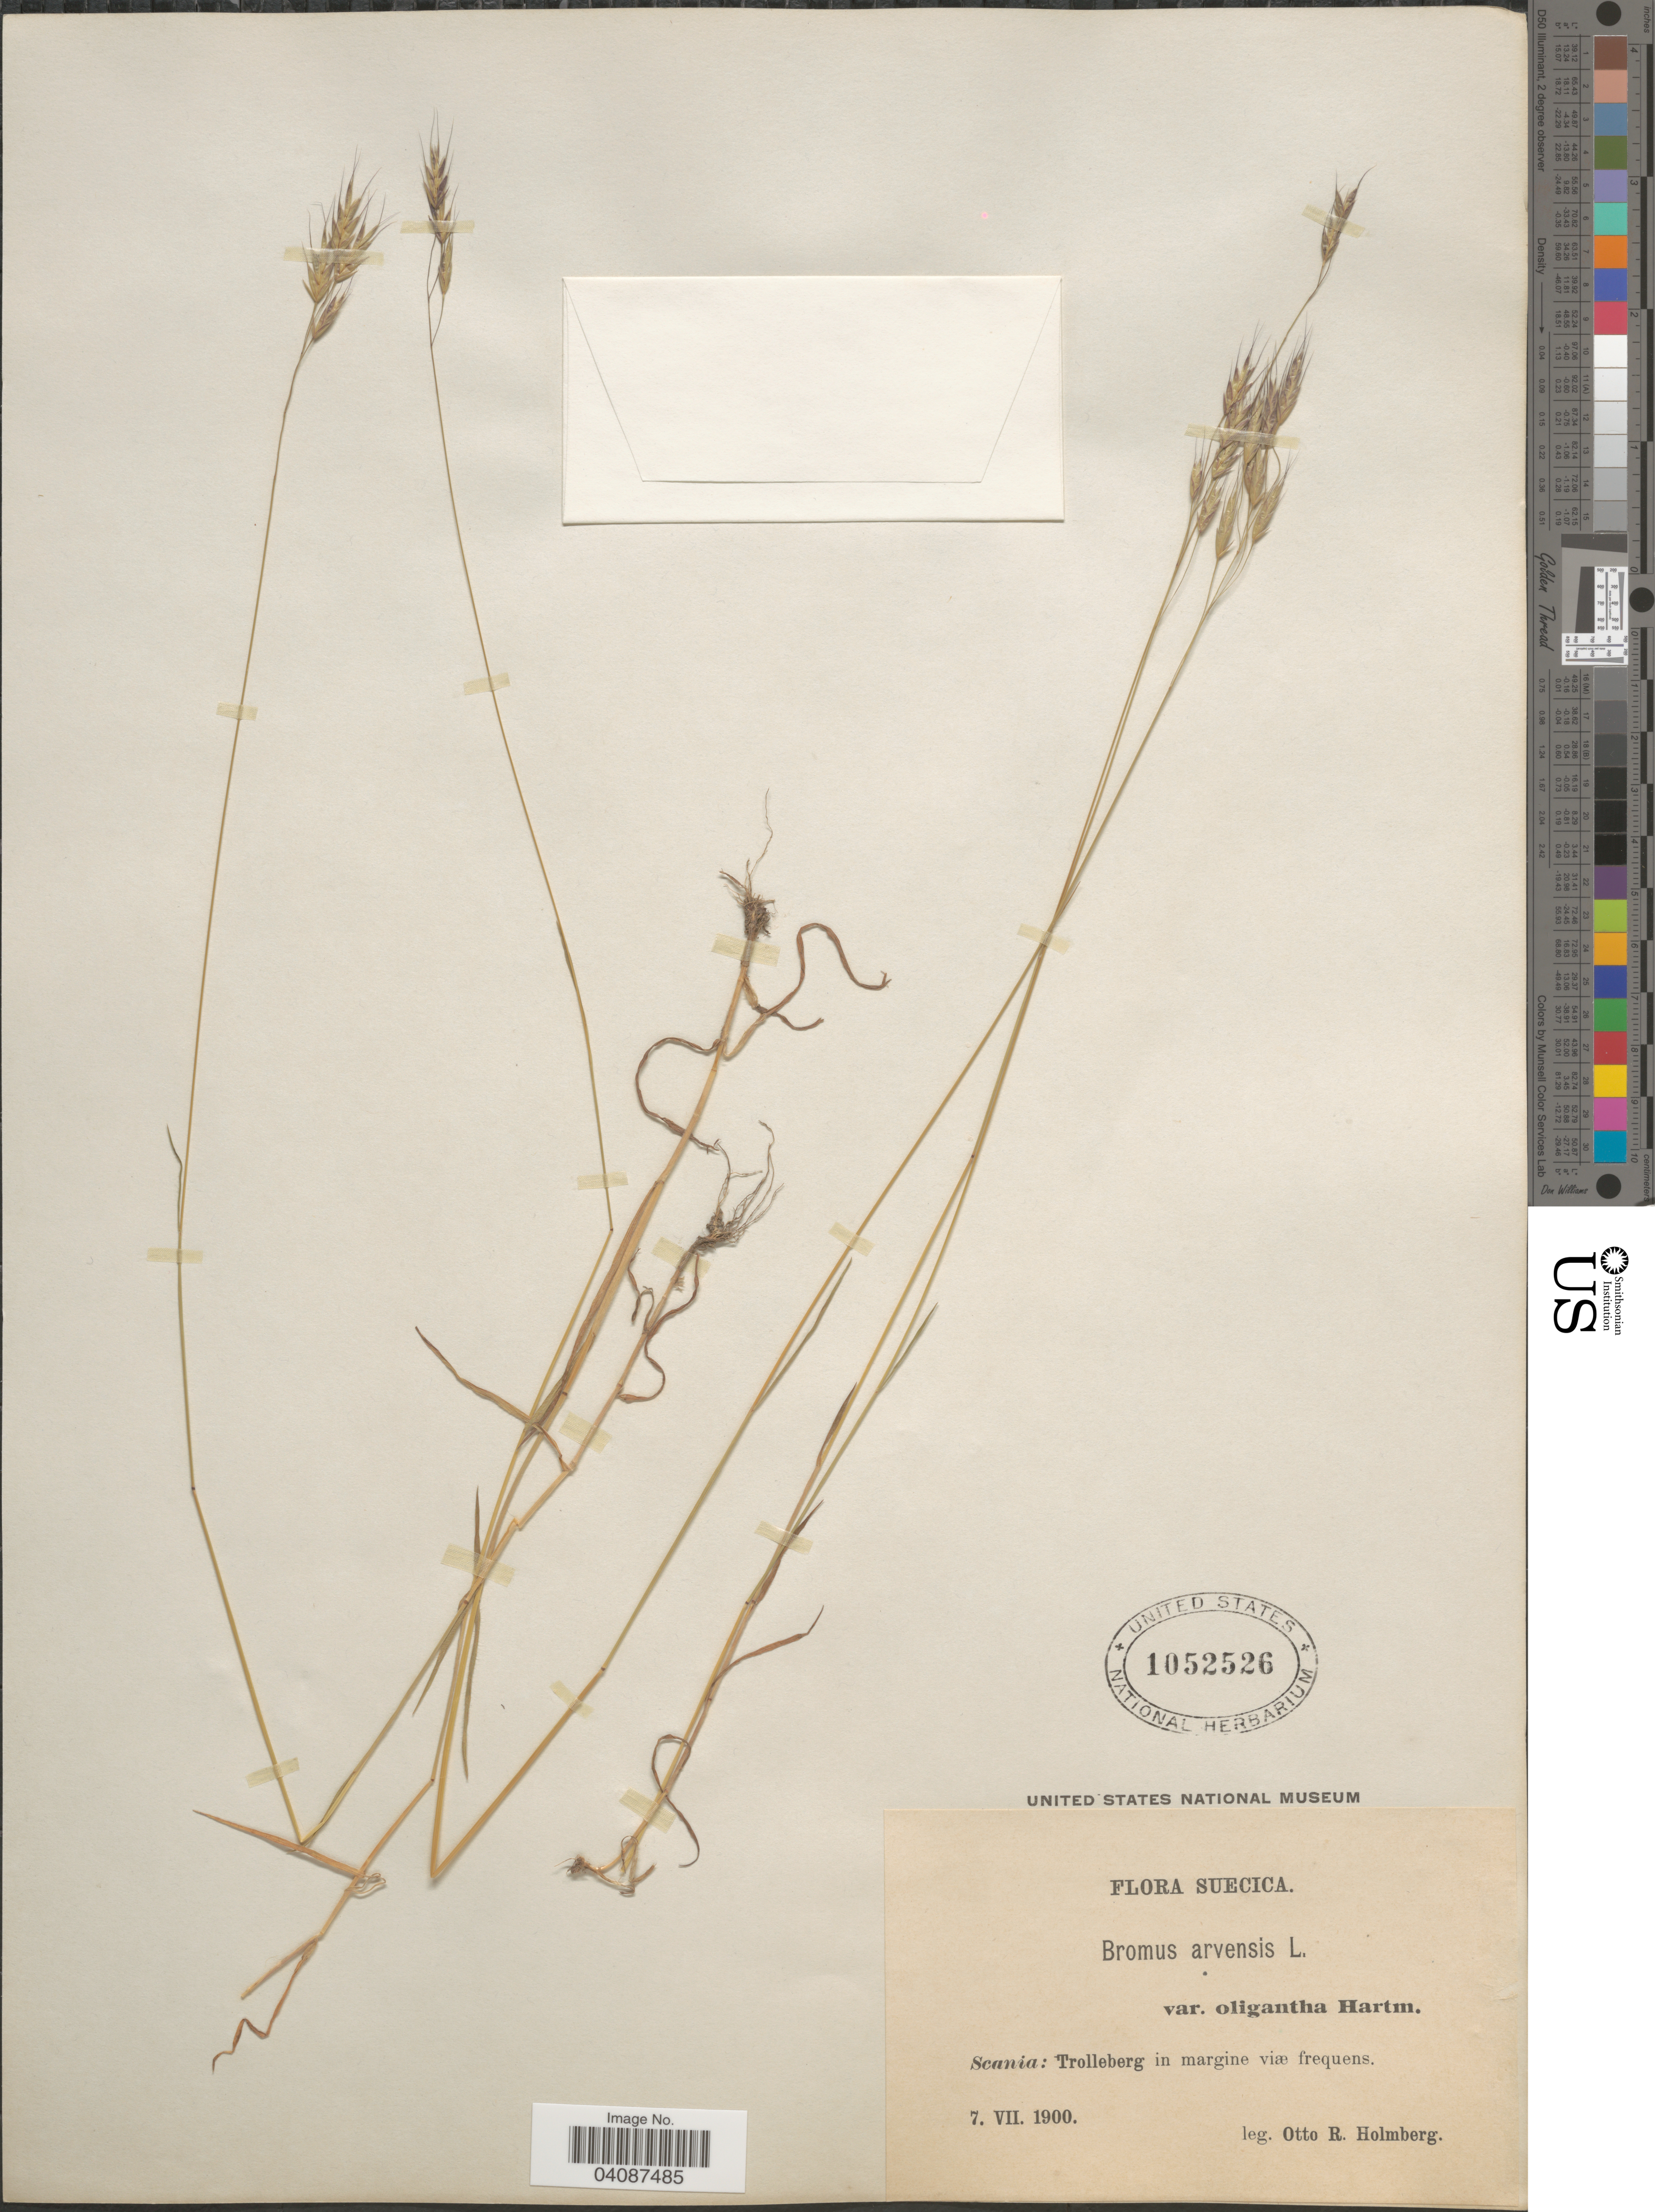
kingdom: Plantae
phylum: Tracheophyta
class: Liliopsida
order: Poales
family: Poaceae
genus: Bromus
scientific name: Bromus arvensis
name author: L.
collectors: O. Holmberg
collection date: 1900-07-07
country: Sweden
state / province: Skåne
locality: Suecica. Scania: Trolleberg in margine viæ frequens.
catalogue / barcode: US 1052526